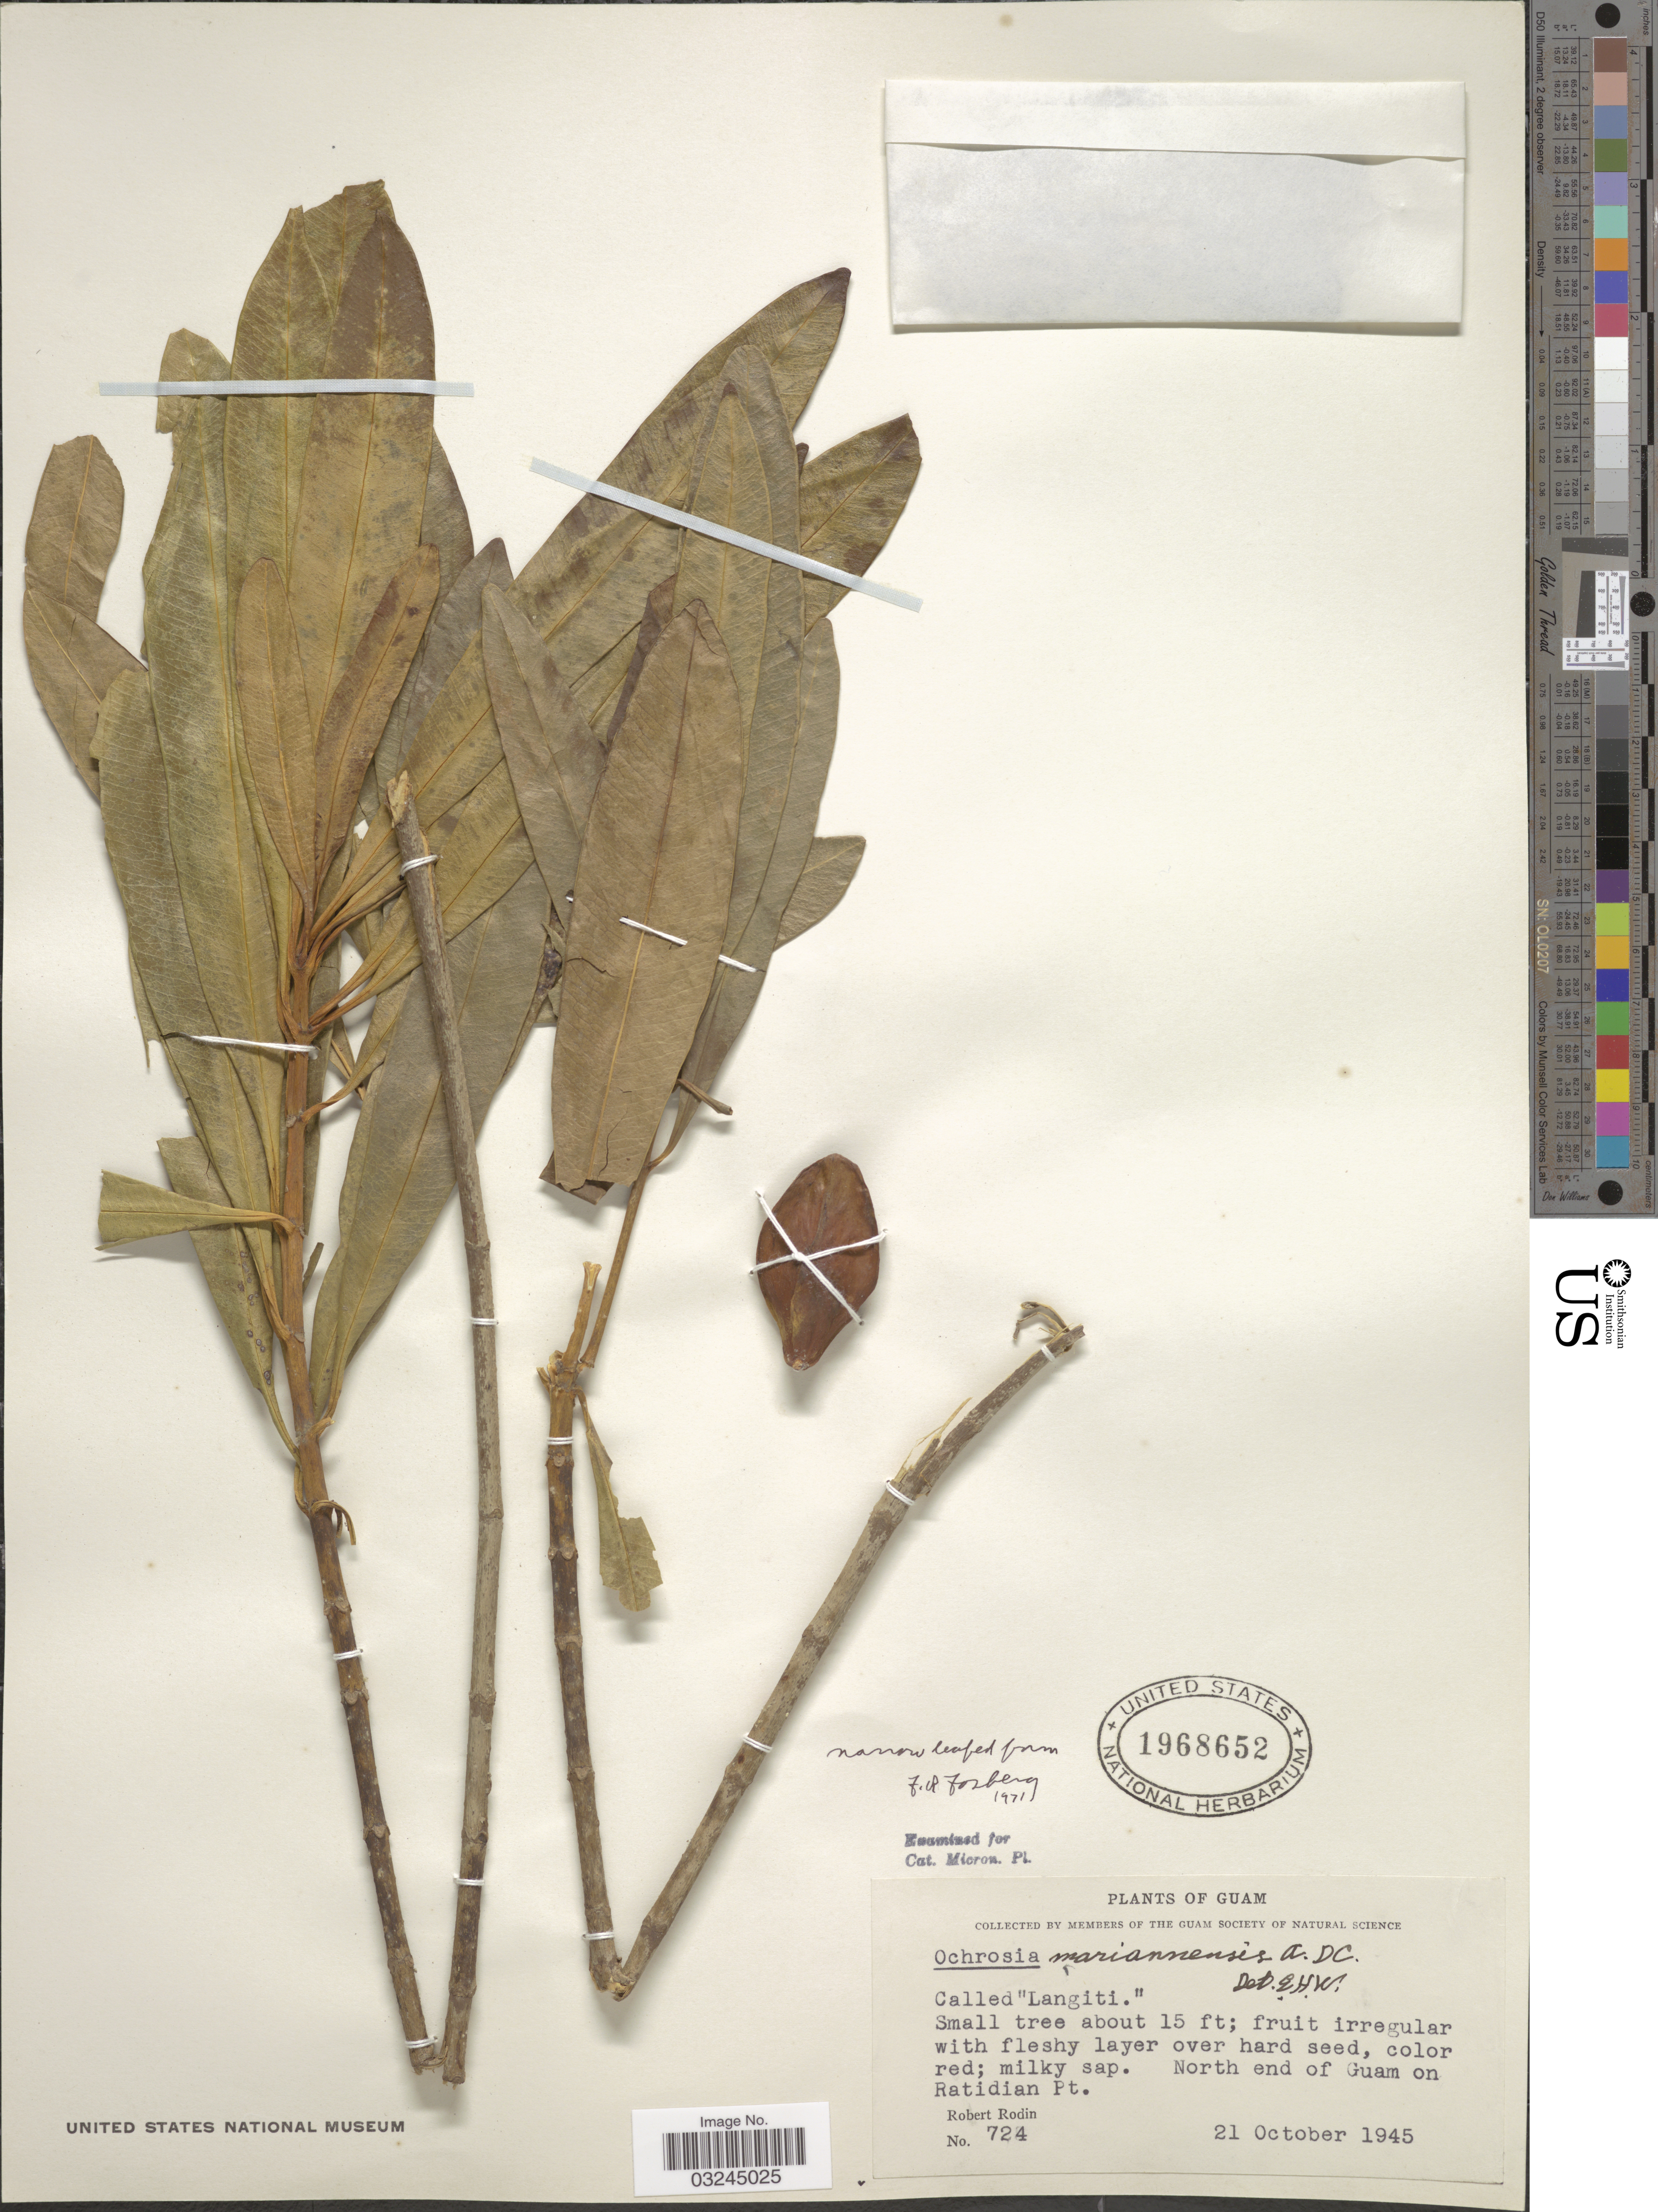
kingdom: Plantae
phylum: Tracheophyta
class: Magnoliopsida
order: Gentianales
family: Apocynaceae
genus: Ochrosia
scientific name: Ochrosia mariannensis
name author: A. DC.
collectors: R. Rodin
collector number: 724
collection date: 1945-10-21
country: Guam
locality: North end of Guam on Ratidian Pt.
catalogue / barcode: US 1968652